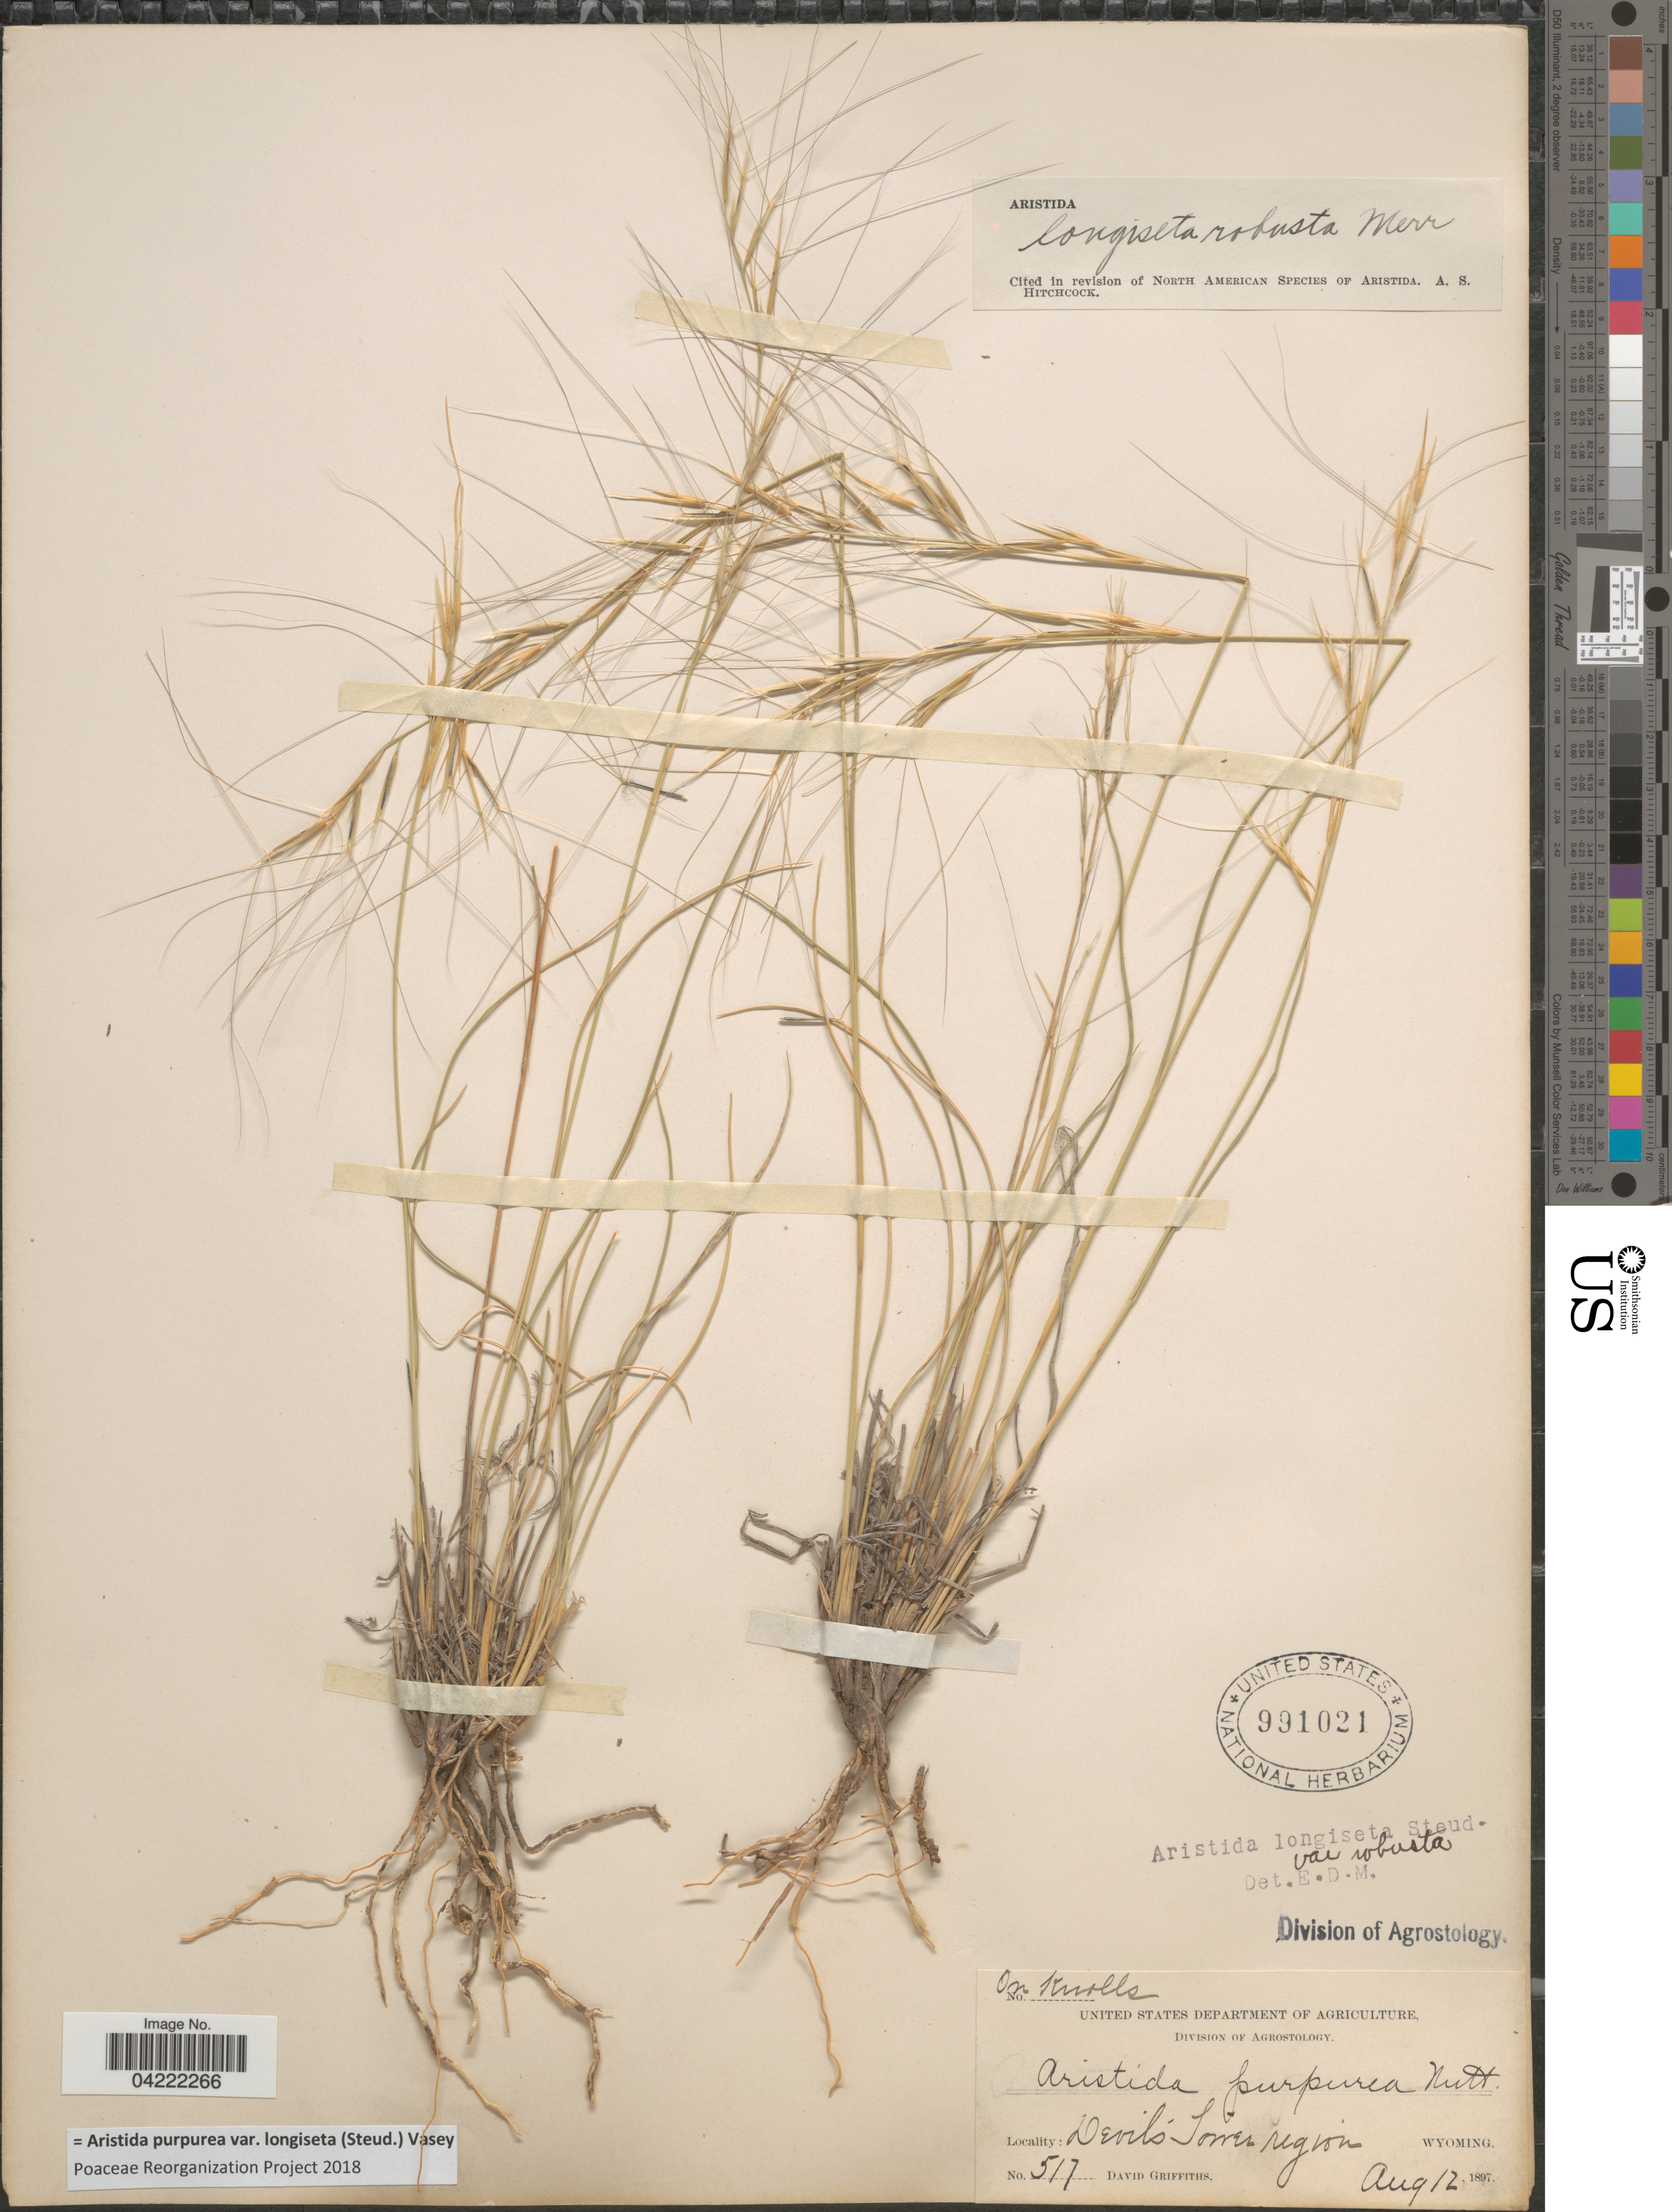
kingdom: Plantae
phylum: Tracheophyta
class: Liliopsida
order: Poales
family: Poaceae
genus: Aristida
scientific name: Aristida purpurea var. longiseta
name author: (Steud.) Vasey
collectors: D. Griffiths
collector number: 517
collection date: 1897-08-12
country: United States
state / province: Wyoming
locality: Devils Tower region.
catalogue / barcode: US 991021